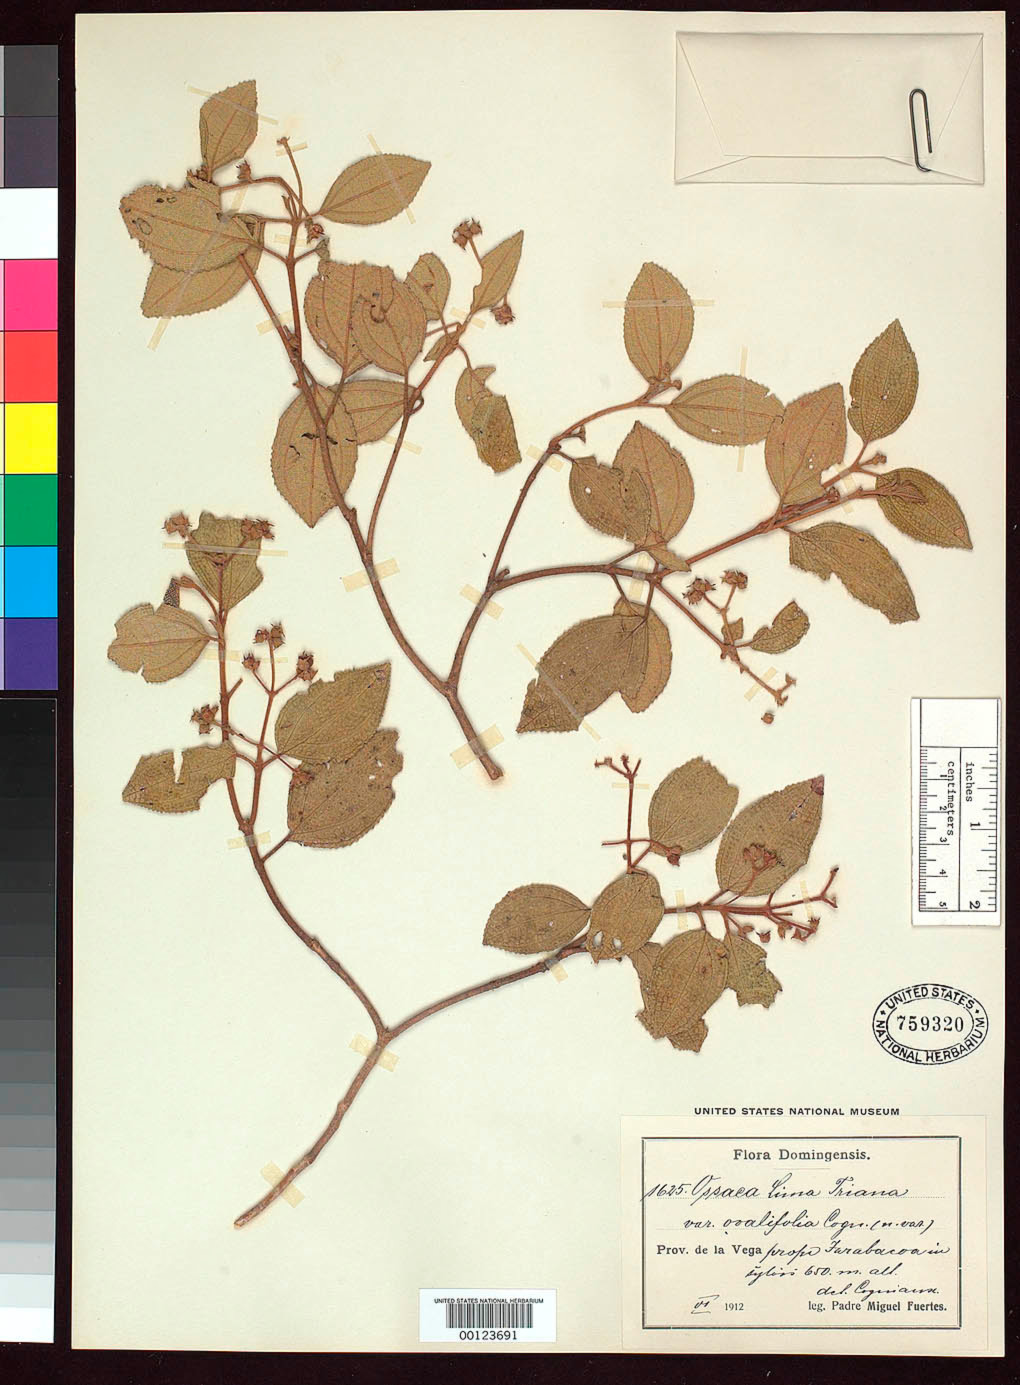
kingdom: Plantae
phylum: Tracheophyta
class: Magnoliopsida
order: Myrtales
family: Melastomataceae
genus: Ossaea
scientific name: Ossaea lima var. ovalifolia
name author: Cogn. in Urb.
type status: Isotype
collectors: M. D. Fuertes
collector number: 1625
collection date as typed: Jun 1912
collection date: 1912-06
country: Dominican Republic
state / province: La Vega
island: Hispaniola Island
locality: Near Jarabacoa.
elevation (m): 650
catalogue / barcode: US 759320